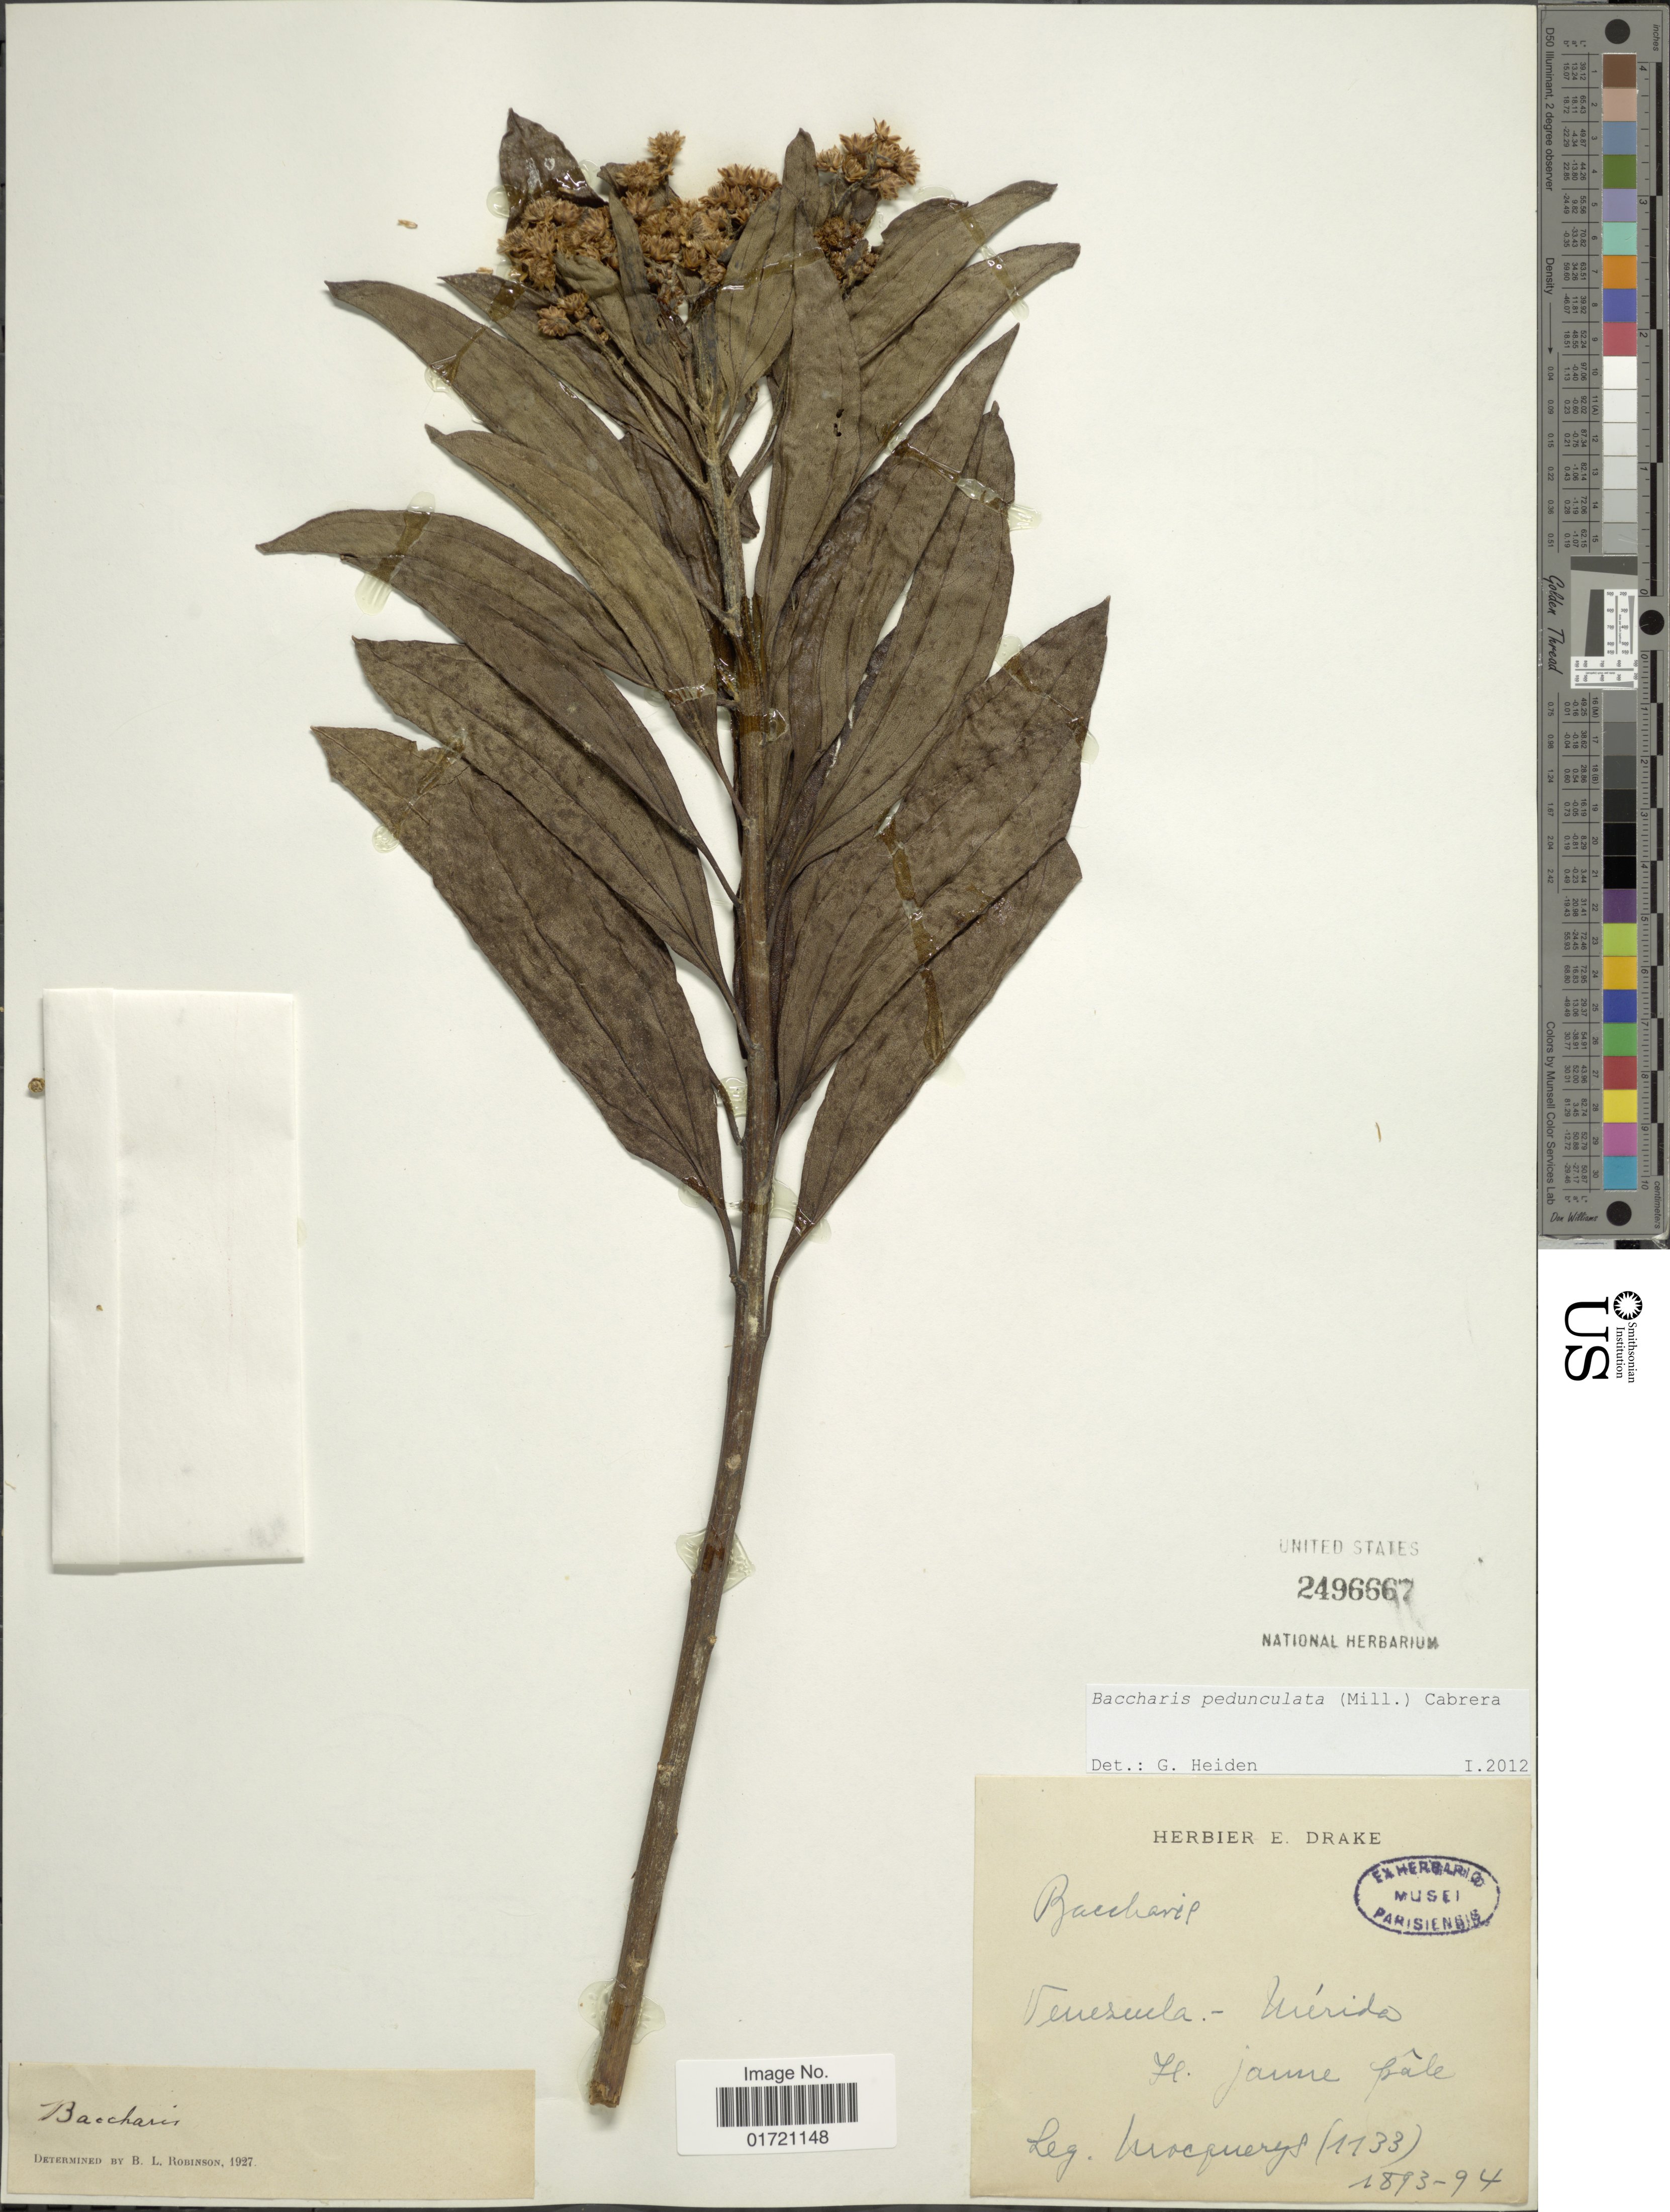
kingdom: Plantae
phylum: Tracheophyta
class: Magnoliopsida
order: Asterales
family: Asteraceae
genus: Baccharis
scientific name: Baccharis pedunculata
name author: (Mill.) Cabrera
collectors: A. Mocquerys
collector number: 1133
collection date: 1893/1894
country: Venezuela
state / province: Mérida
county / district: Libertador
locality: Mérida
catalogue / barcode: US 2496667